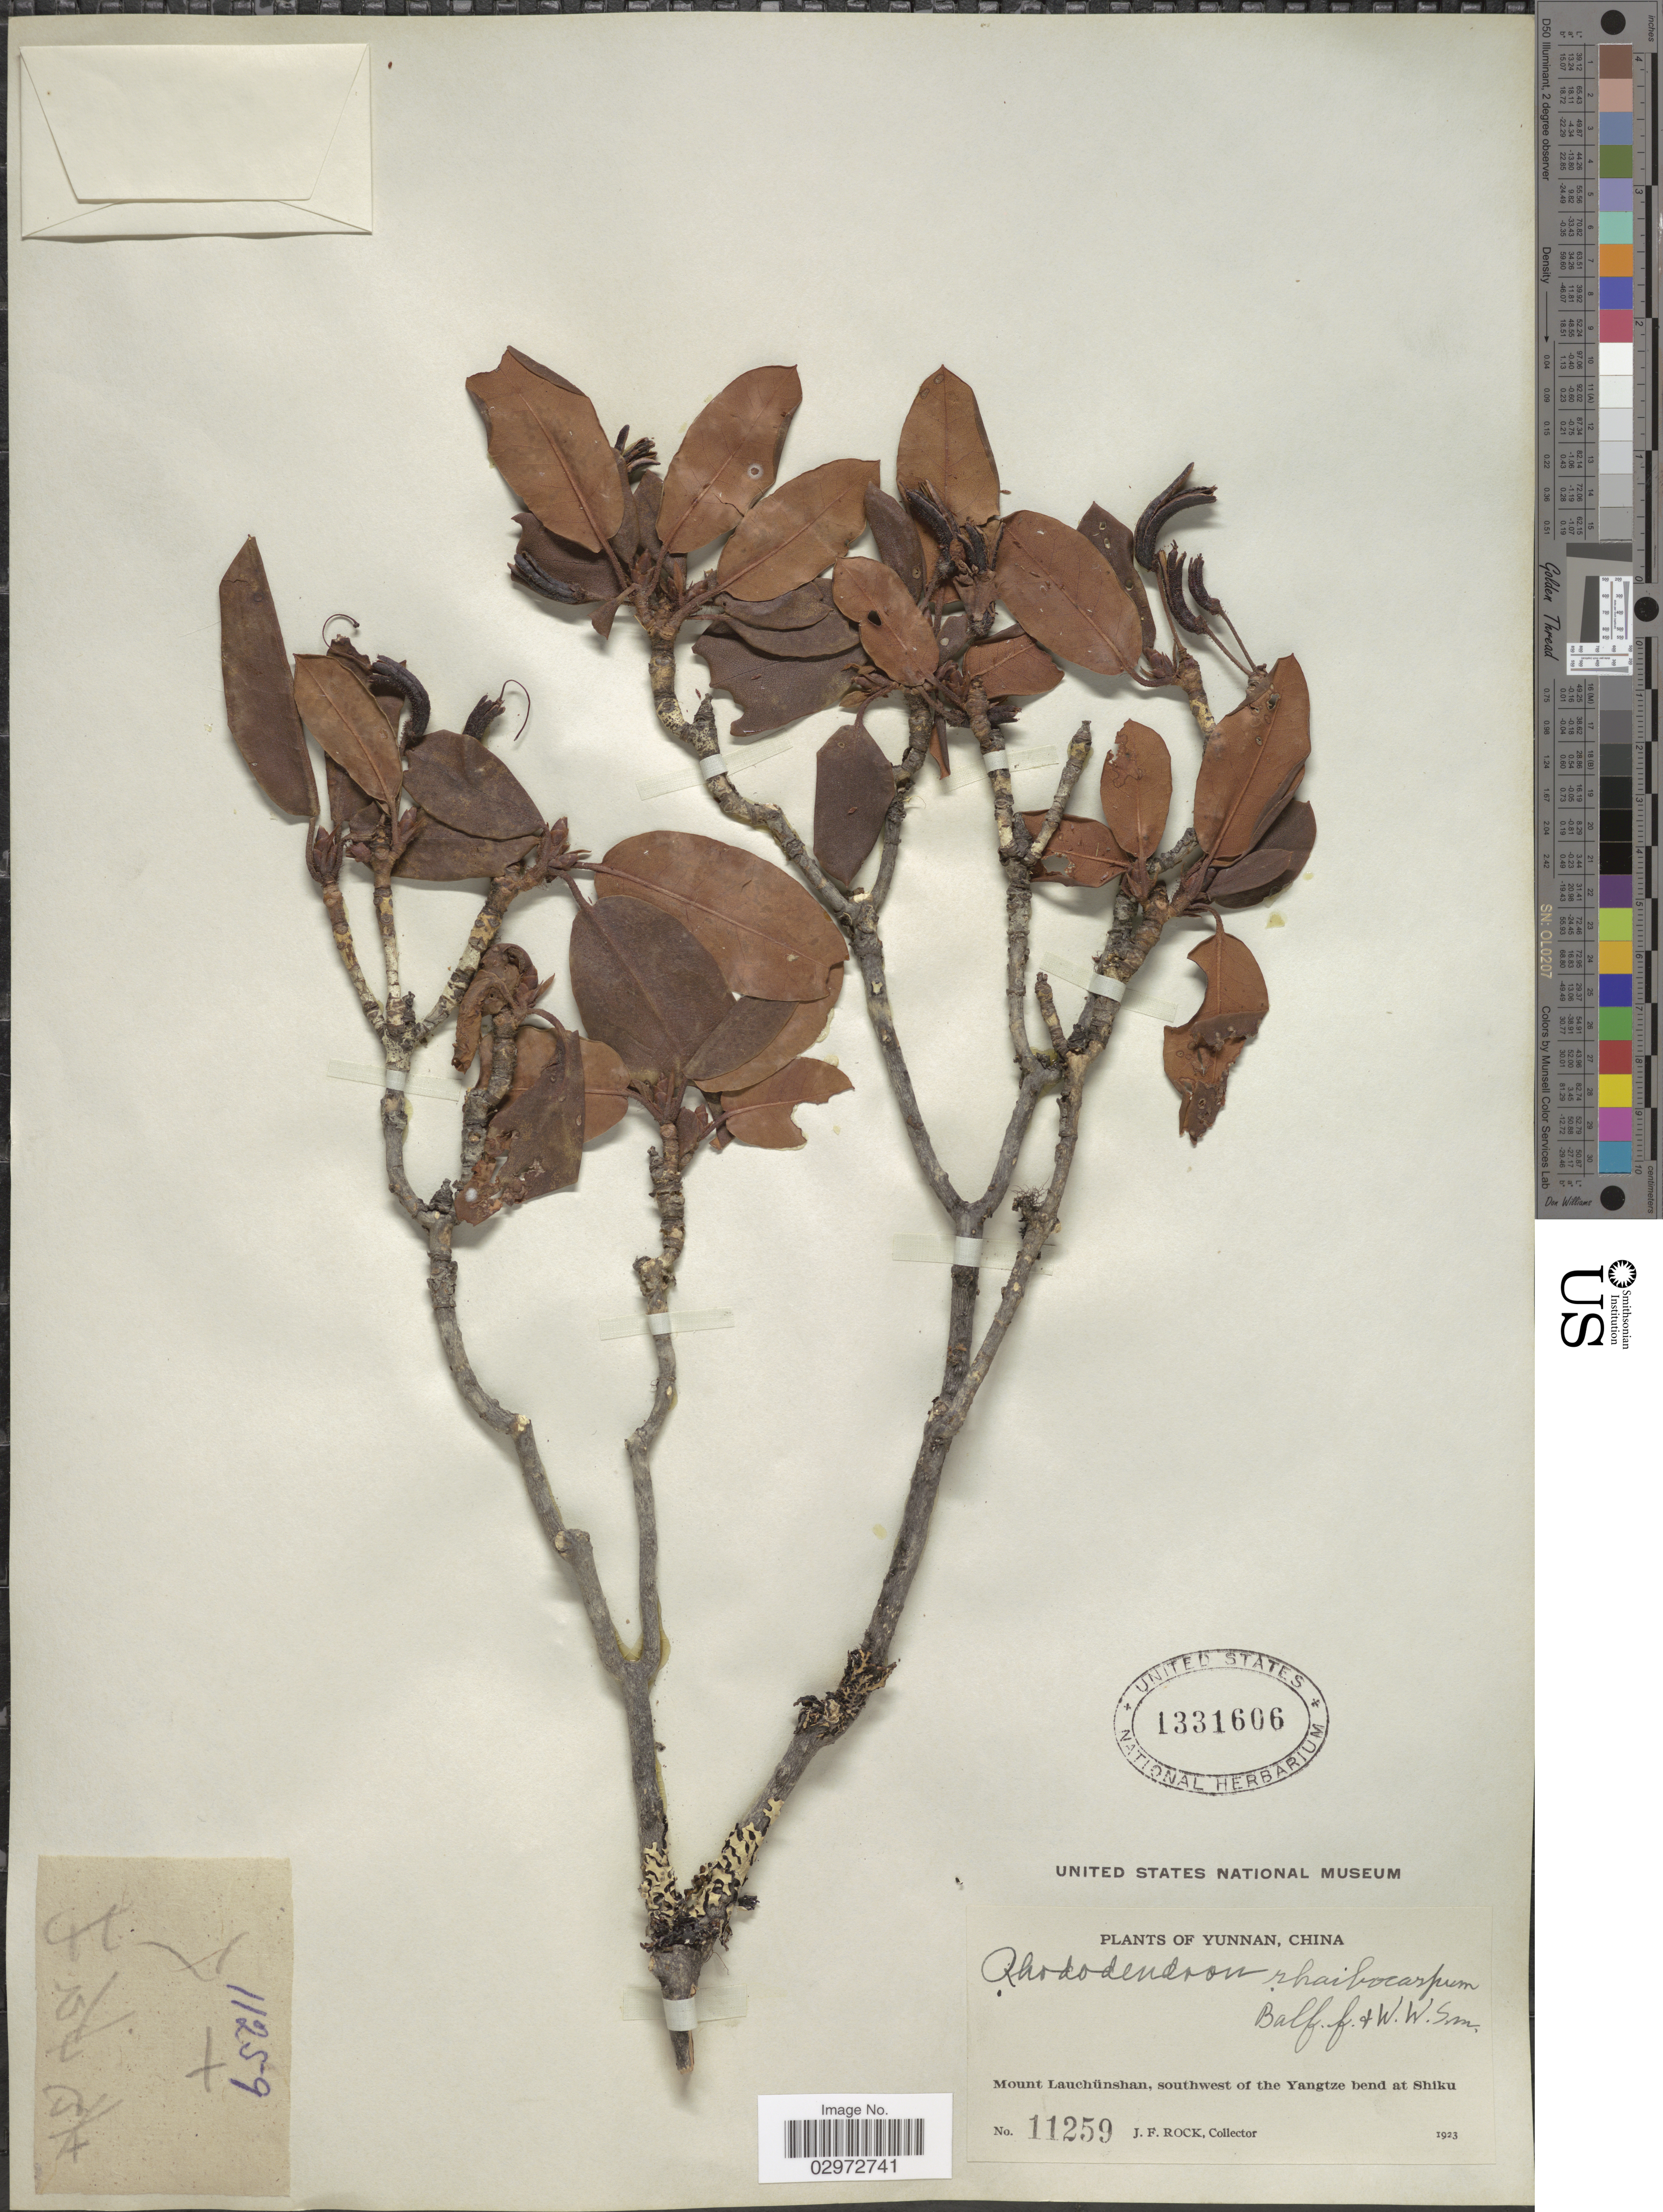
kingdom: Plantae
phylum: Tracheophyta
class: Magnoliopsida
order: Ericales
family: Ericaceae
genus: Rhododendron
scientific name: Rhododendron rhaibocarpum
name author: Balf. f. & W.W. Sm.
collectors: J. Rock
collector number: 11259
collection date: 1923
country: China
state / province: Yunnan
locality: Mount Lauchünshan, southwest of the Yangtze bend at Shiku.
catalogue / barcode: US 1331606